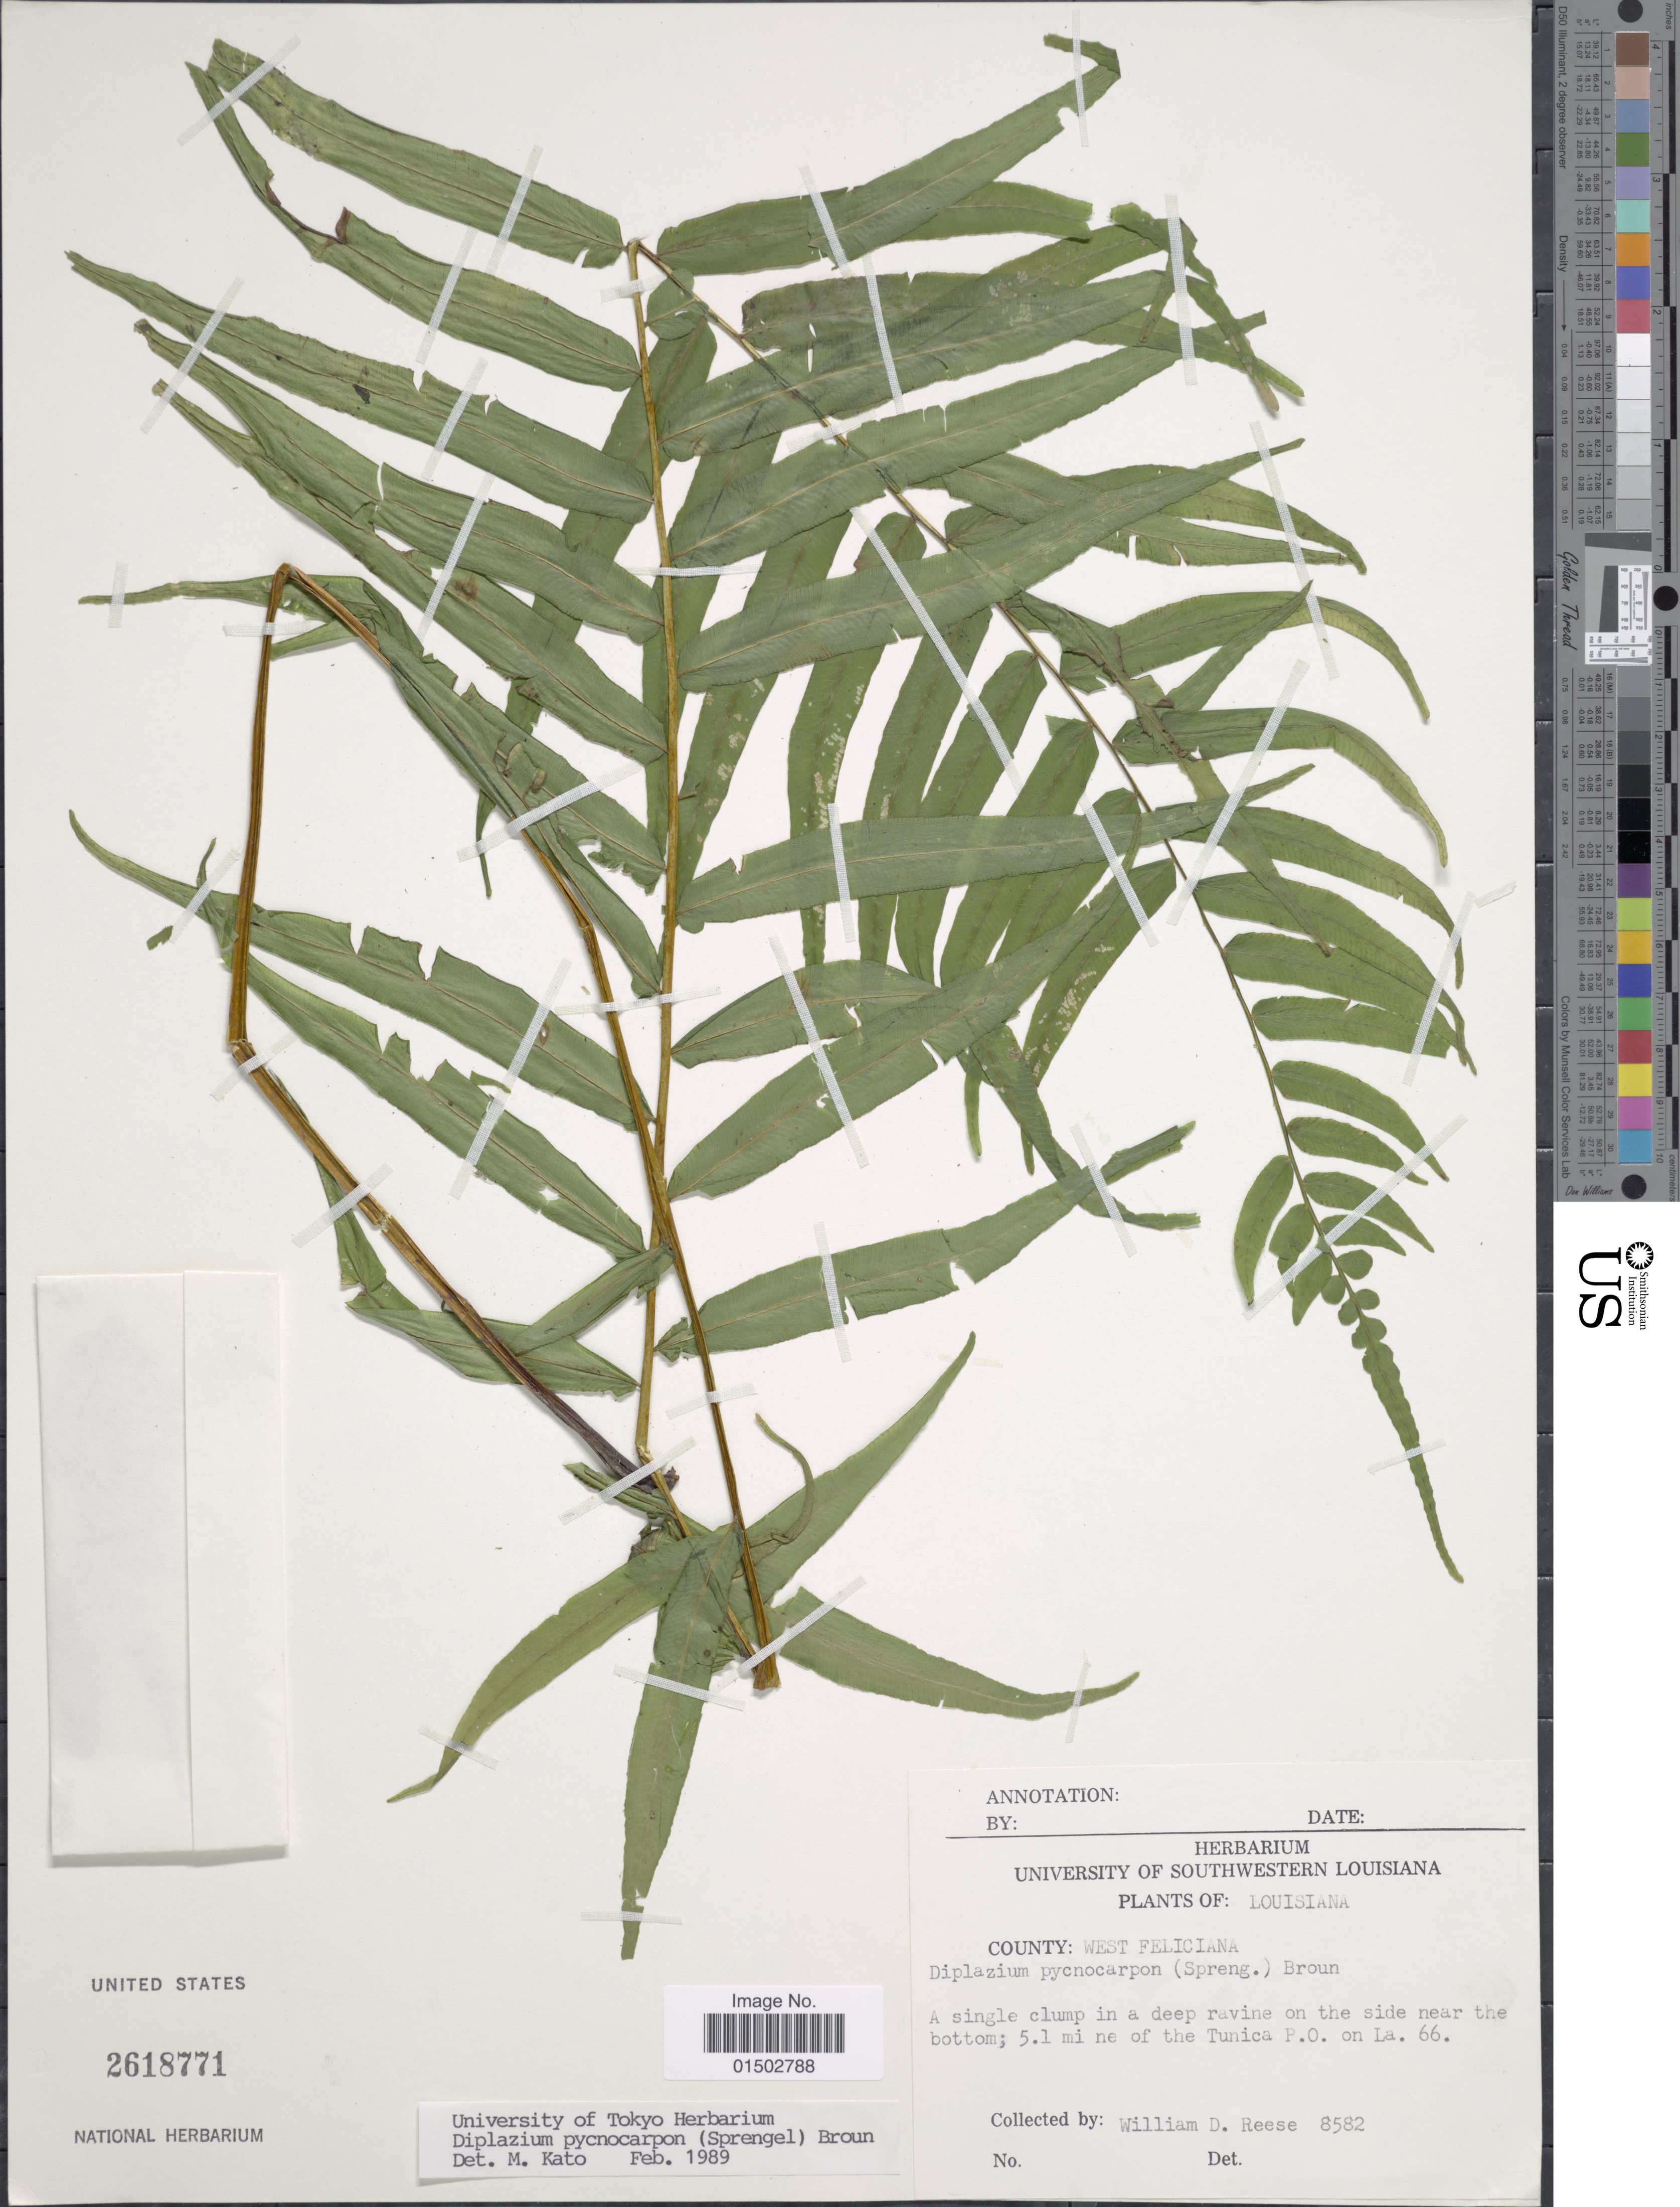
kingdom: Plantae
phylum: Tracheophyta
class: Polypodiopsida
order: Polypodiales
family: Diplaziopsidaceae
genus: Homalosorus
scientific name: Homalosorus pycnocarpos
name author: (Spreng.) Pic. Serm.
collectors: W. Reese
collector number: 8582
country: United States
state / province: Louisiana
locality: West Feliciana, a single clump in a deep ravine on the side near the bottom; 5.1 mi NE of the Tunica P.O. on La. 66.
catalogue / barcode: US 2618771